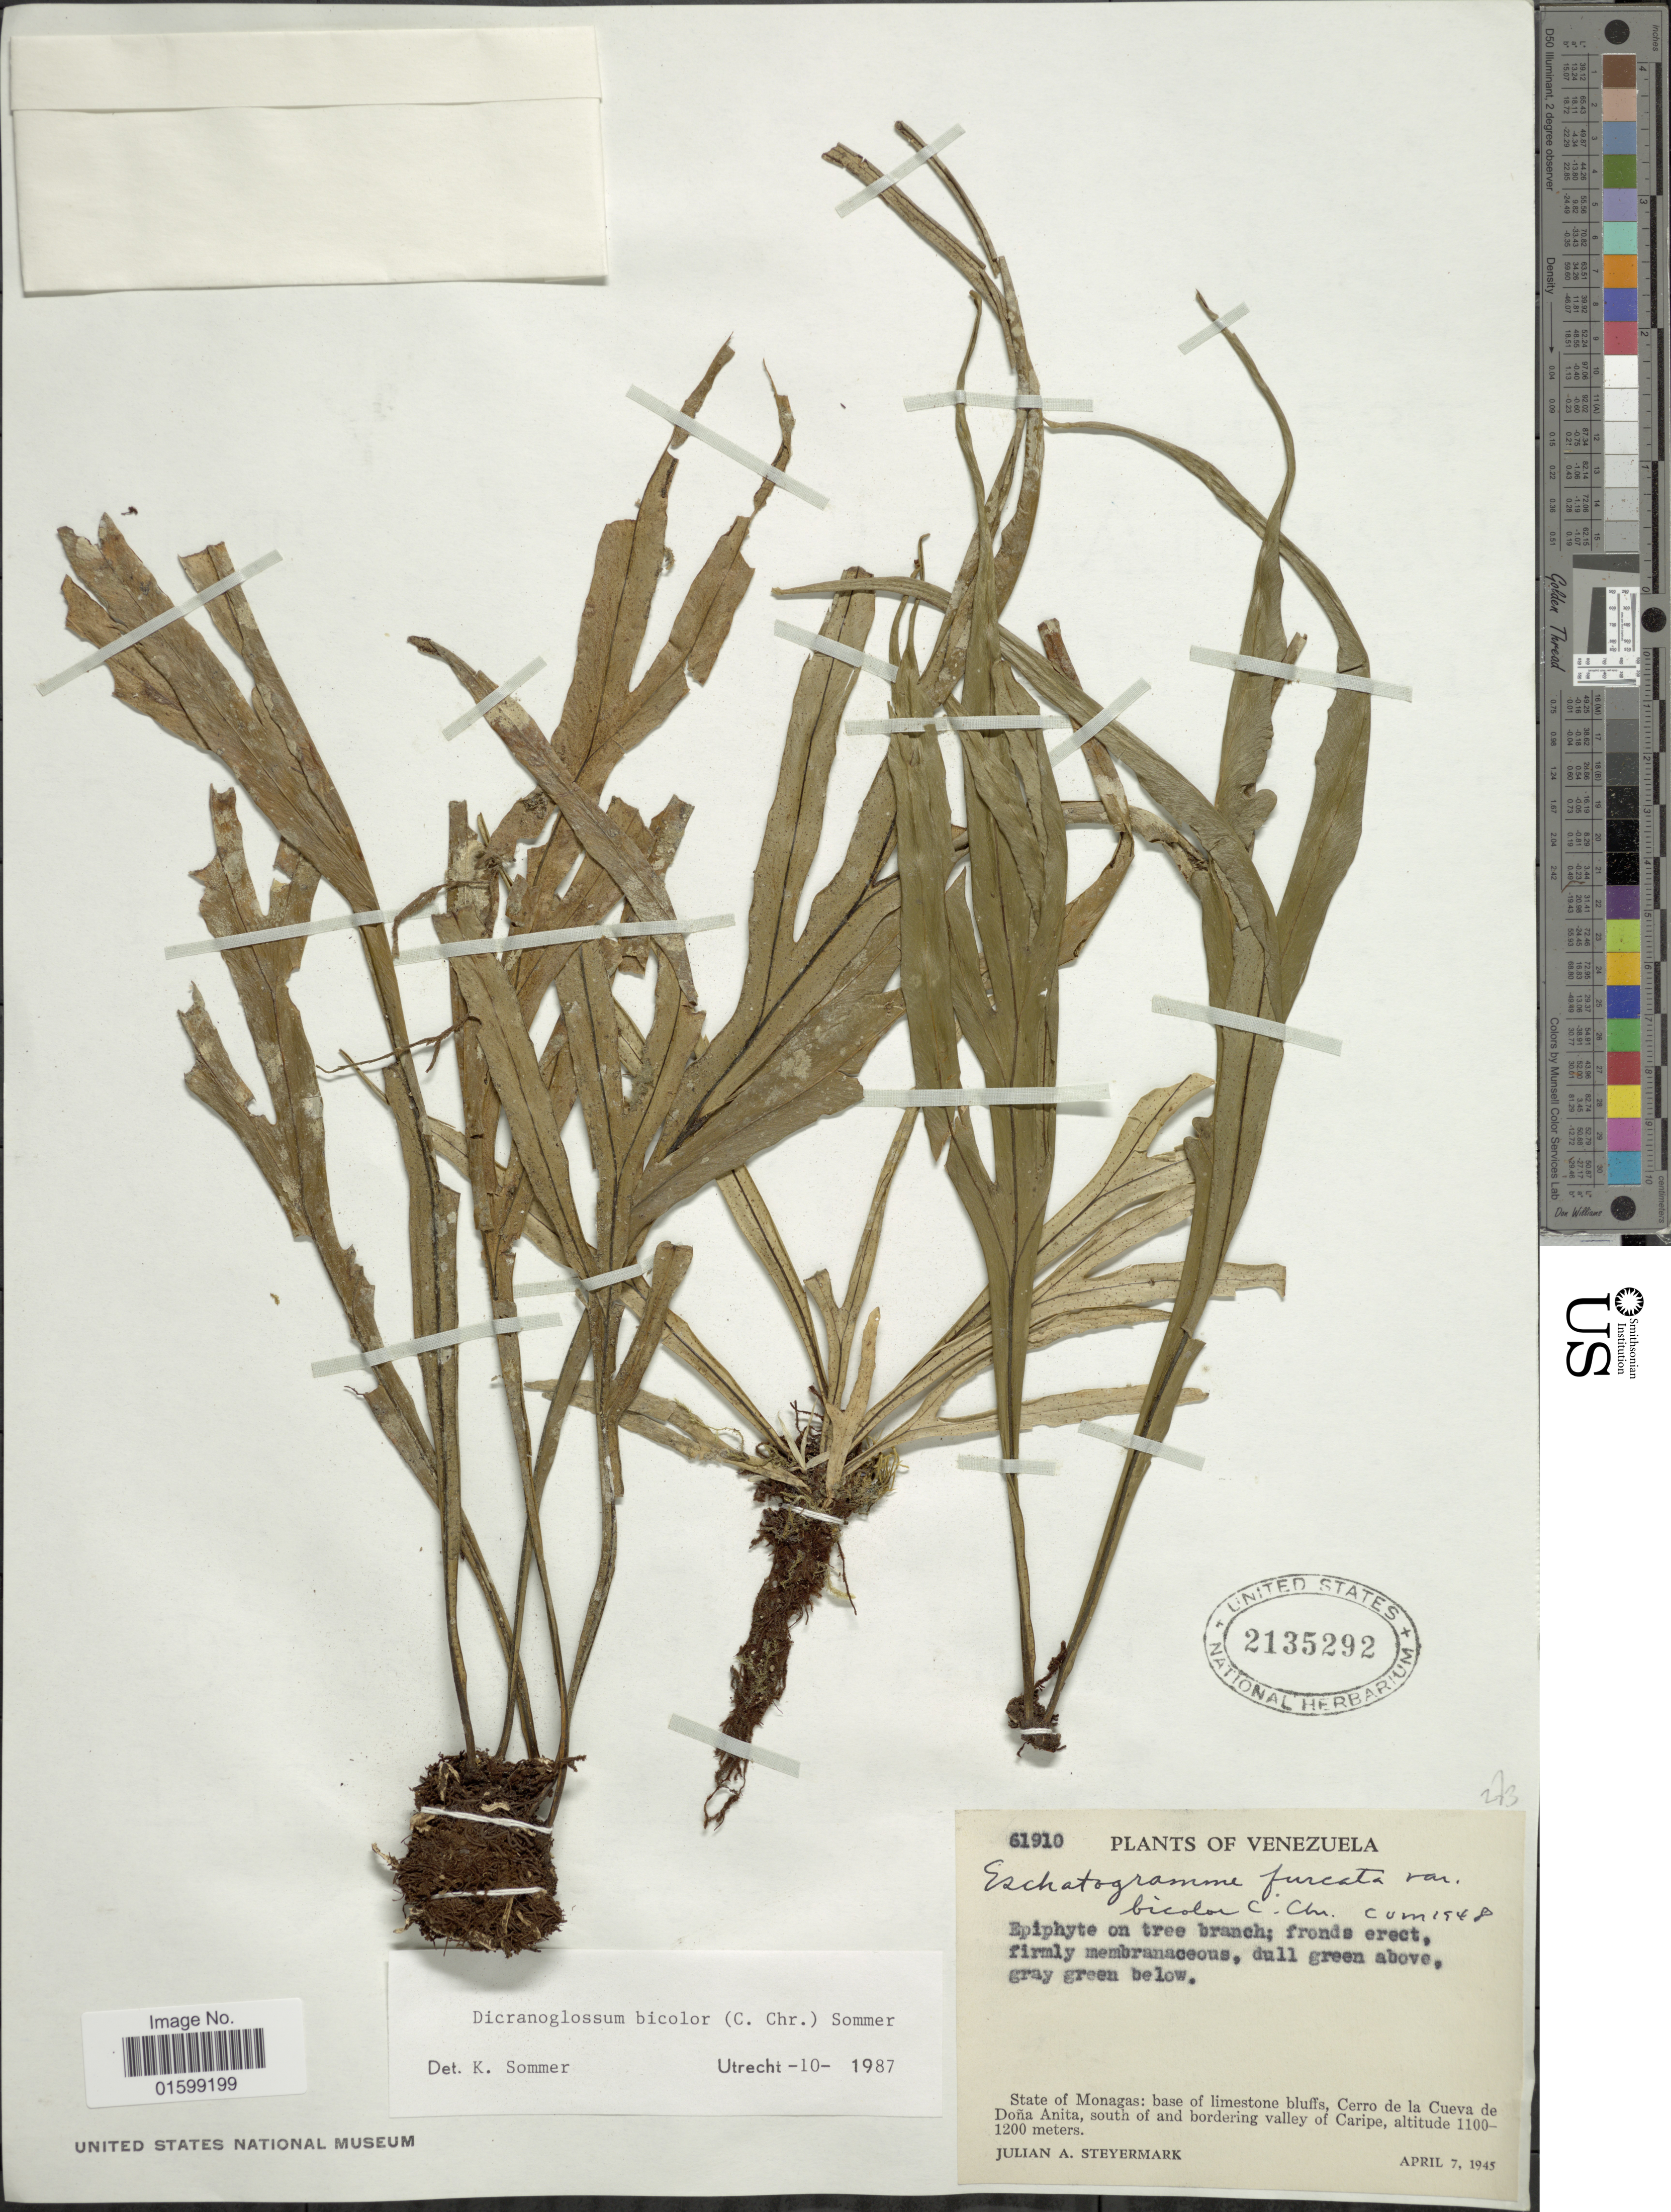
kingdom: Plantae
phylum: Tracheophyta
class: Polypodiopsida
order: Polypodiales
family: Polypodiaceae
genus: Pleopeltis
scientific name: Pleopeltis furcata var. bicolor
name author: (L.) A.R. Sm.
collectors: J. Steyermark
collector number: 61910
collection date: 1945-04-07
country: Venezuela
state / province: Monagas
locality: Base of limestone bluffs, Cerro de la Cueva de Doña Anita, south of and bordering valley of Caripe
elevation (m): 1100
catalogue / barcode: US 2135292